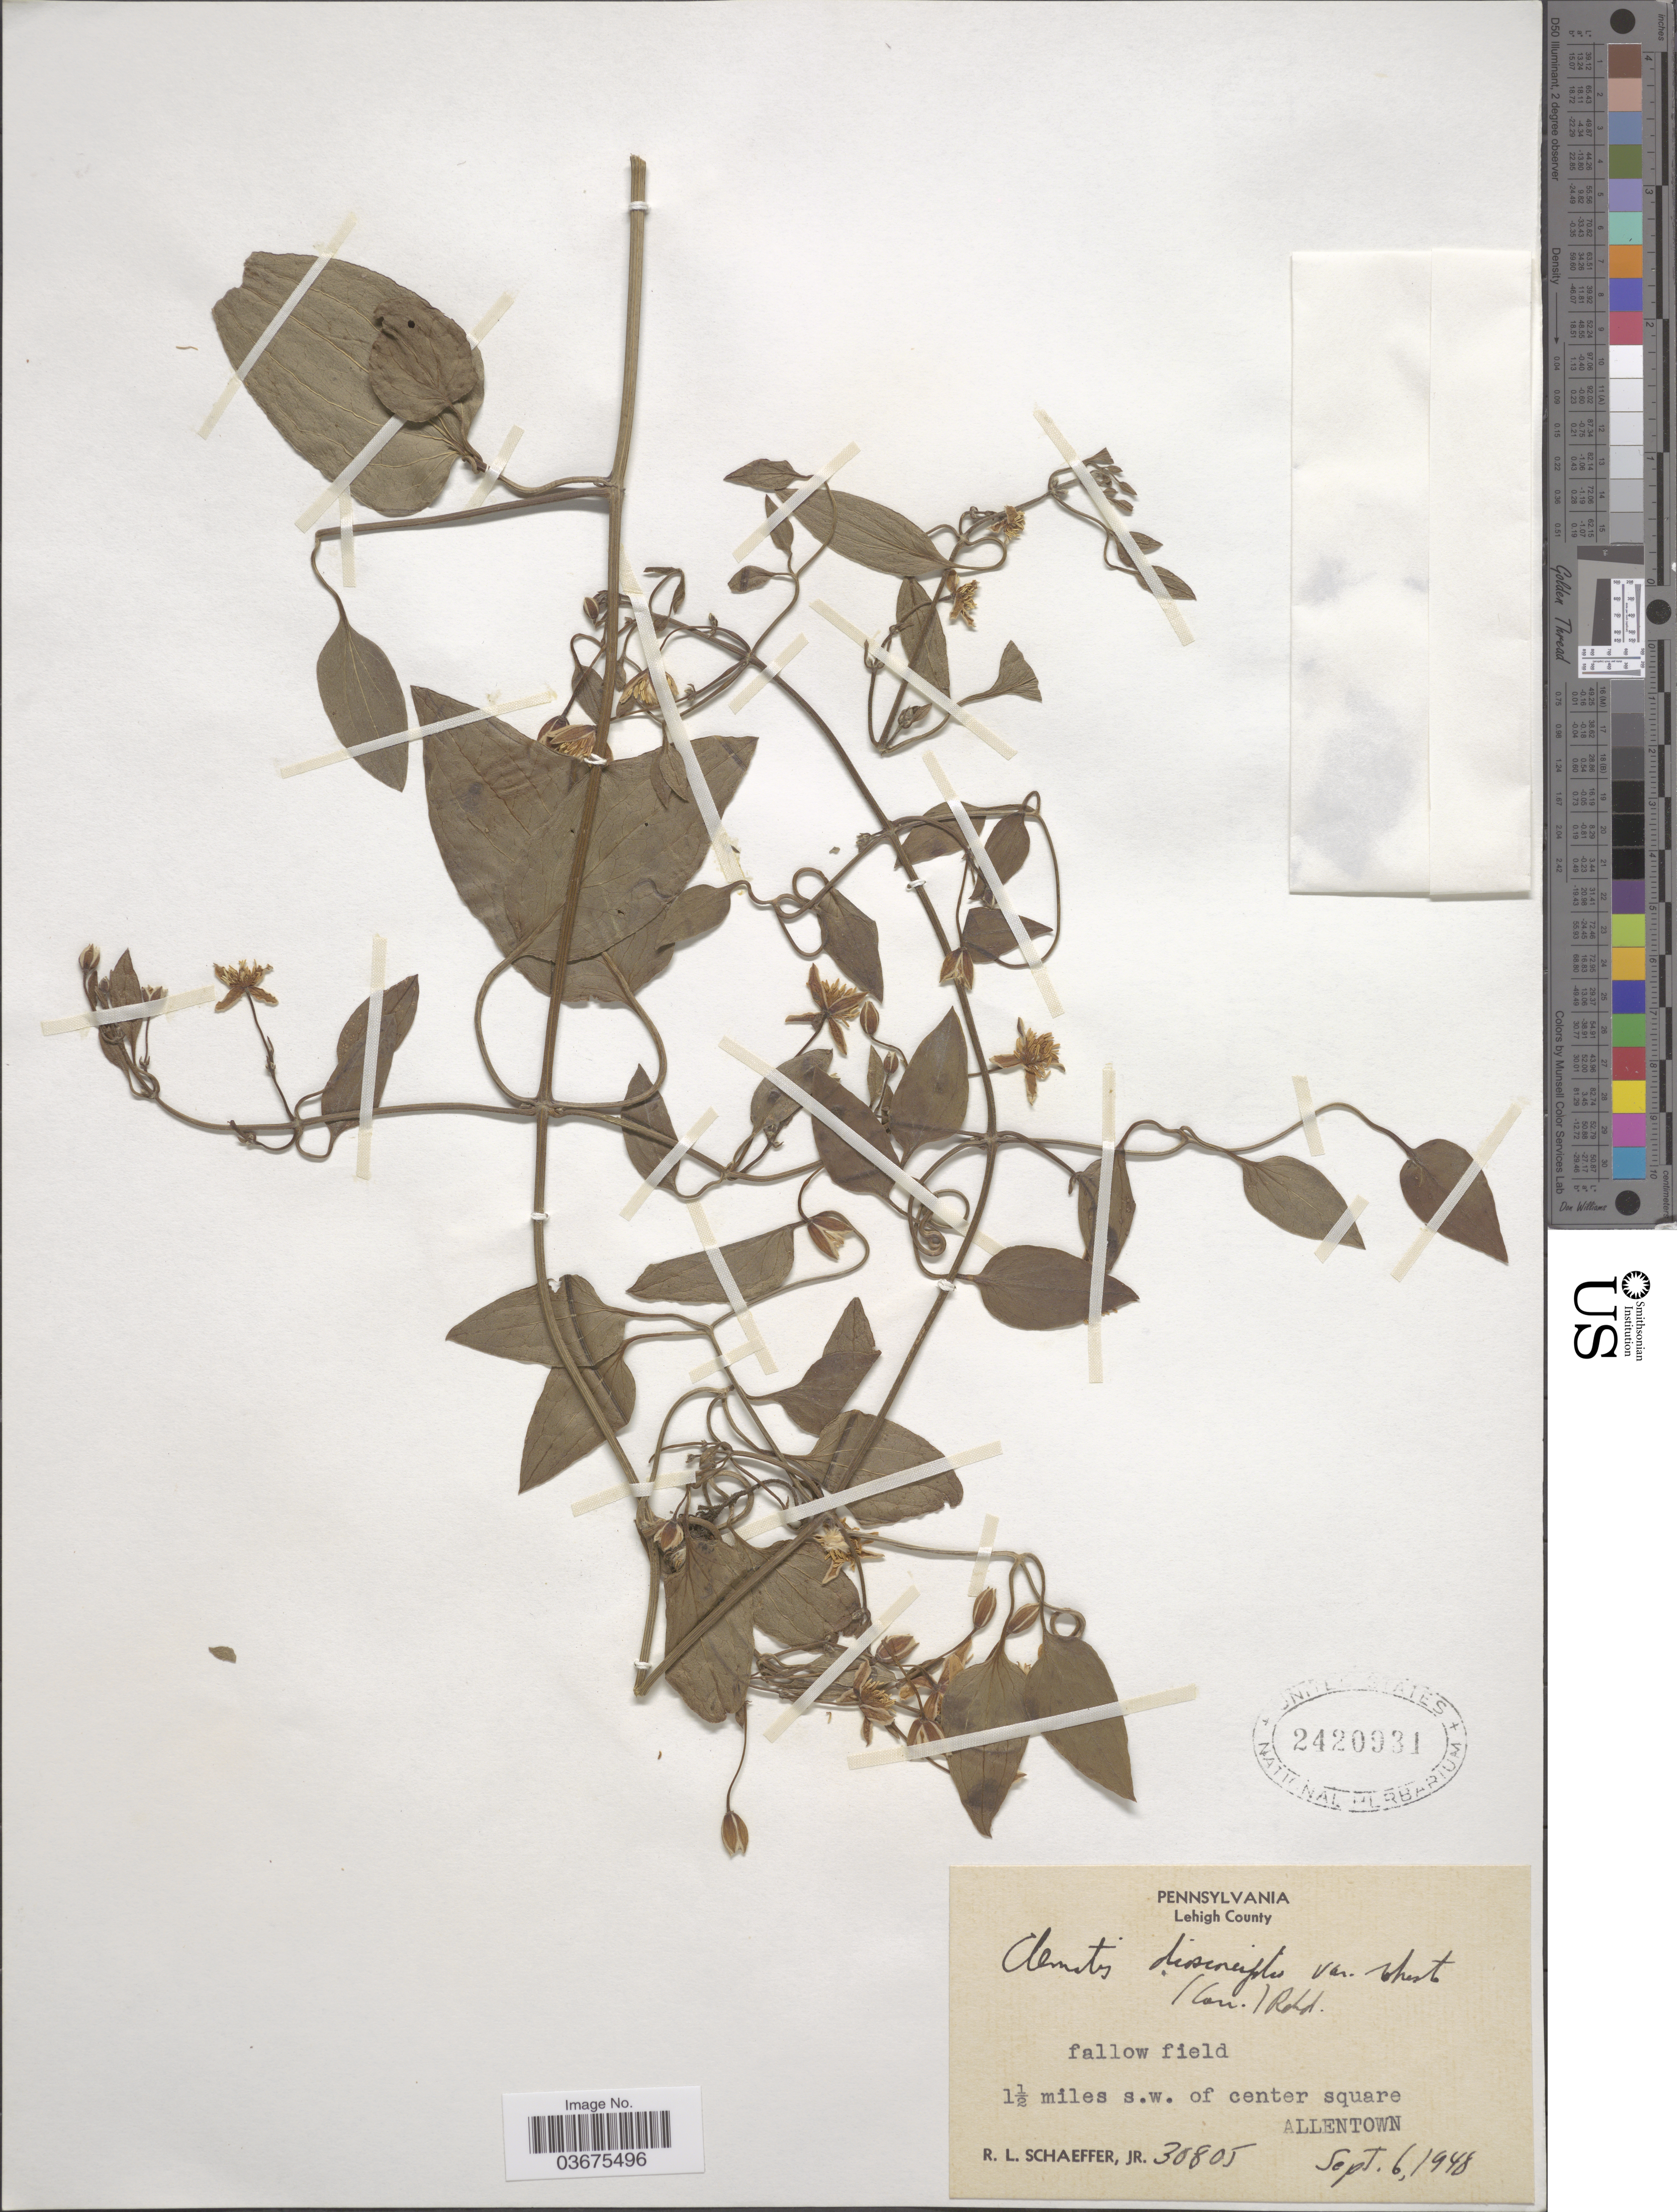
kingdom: Plantae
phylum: Tracheophyta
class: Magnoliopsida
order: Ranunculales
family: Ranunculaceae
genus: Clematis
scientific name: Clematis terniflora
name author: DC.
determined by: Strong, M. T., (US), Smithsonian Institution - National Museum of Natural History (UNITED STATES)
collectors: R. L. Schaeffer Jr.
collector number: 30805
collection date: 1948-09-06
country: United States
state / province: Pennsylvania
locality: Lehigh County. 1½ miles s.w. of center square. Allentown.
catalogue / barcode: US 2420931